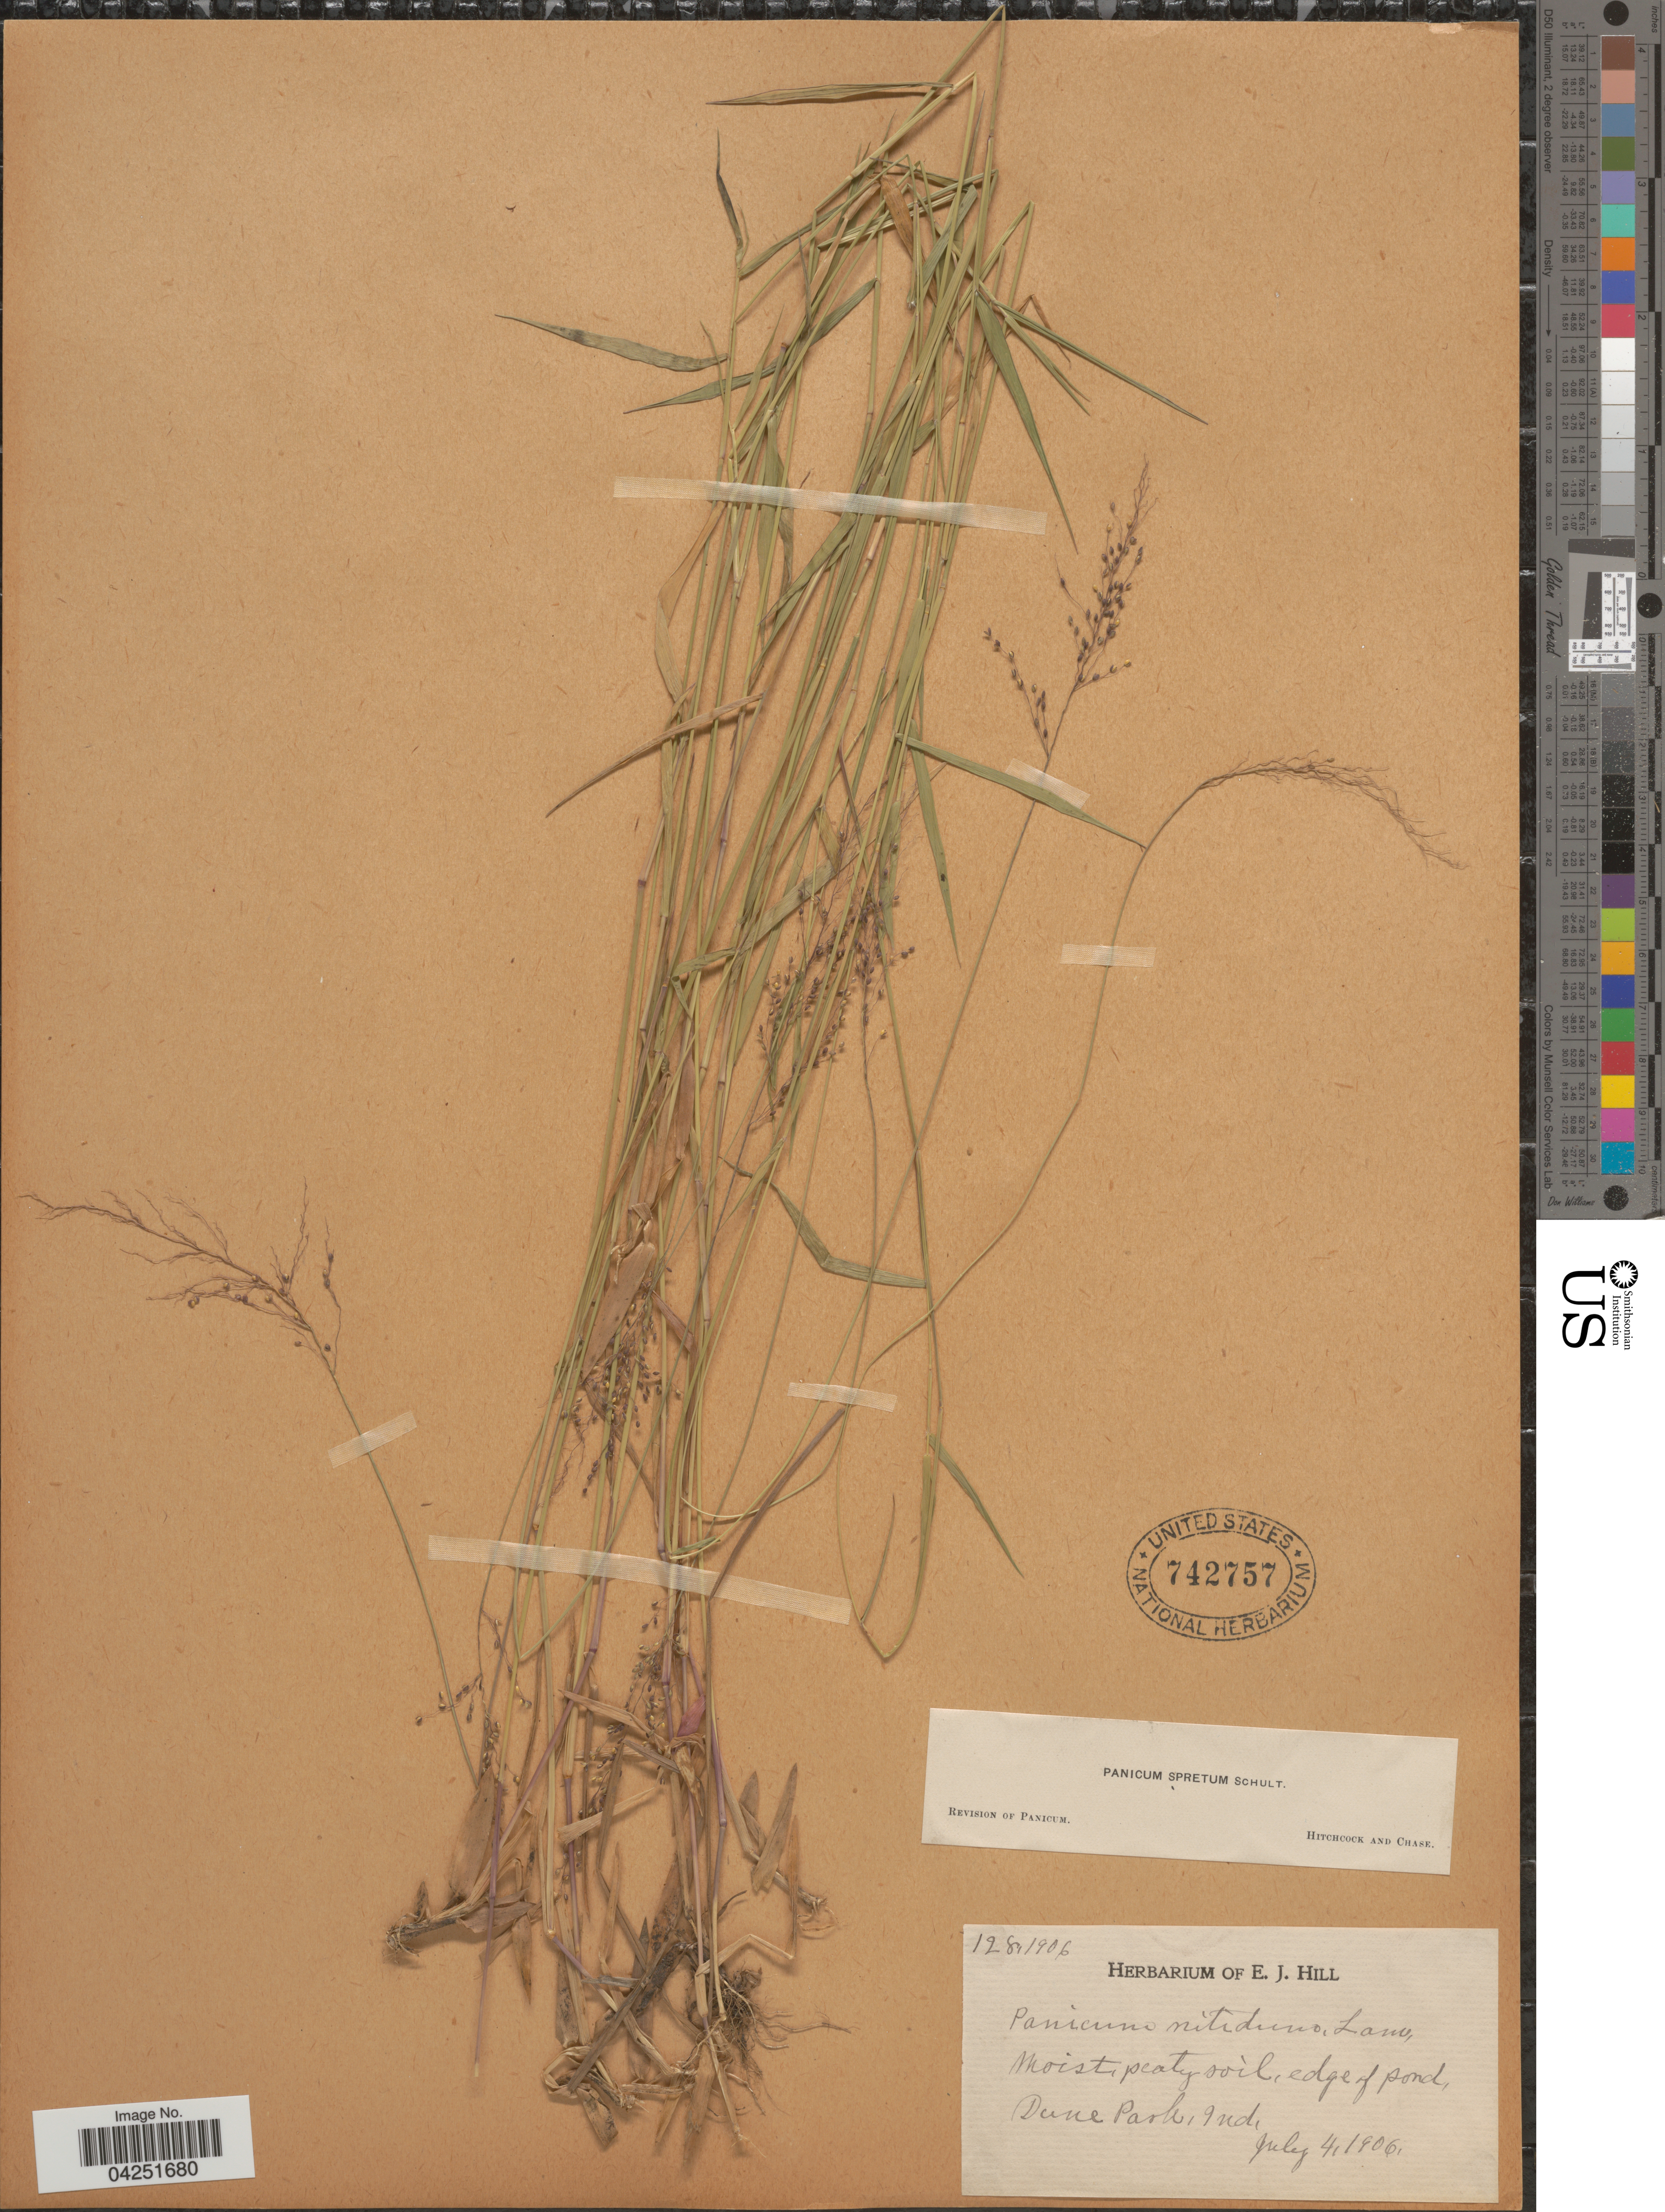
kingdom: Plantae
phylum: Tracheophyta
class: Liliopsida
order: Poales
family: Poaceae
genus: Dichanthelium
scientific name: Dichanthelium acuminatum var. densiflorum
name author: (Rand & Redfield) Gould & C.A. Clark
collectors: Ex herb. E. J. Hill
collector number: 128/1906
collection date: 1906-07-04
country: United States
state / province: Indiana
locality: Dune Park.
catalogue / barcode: US 742757